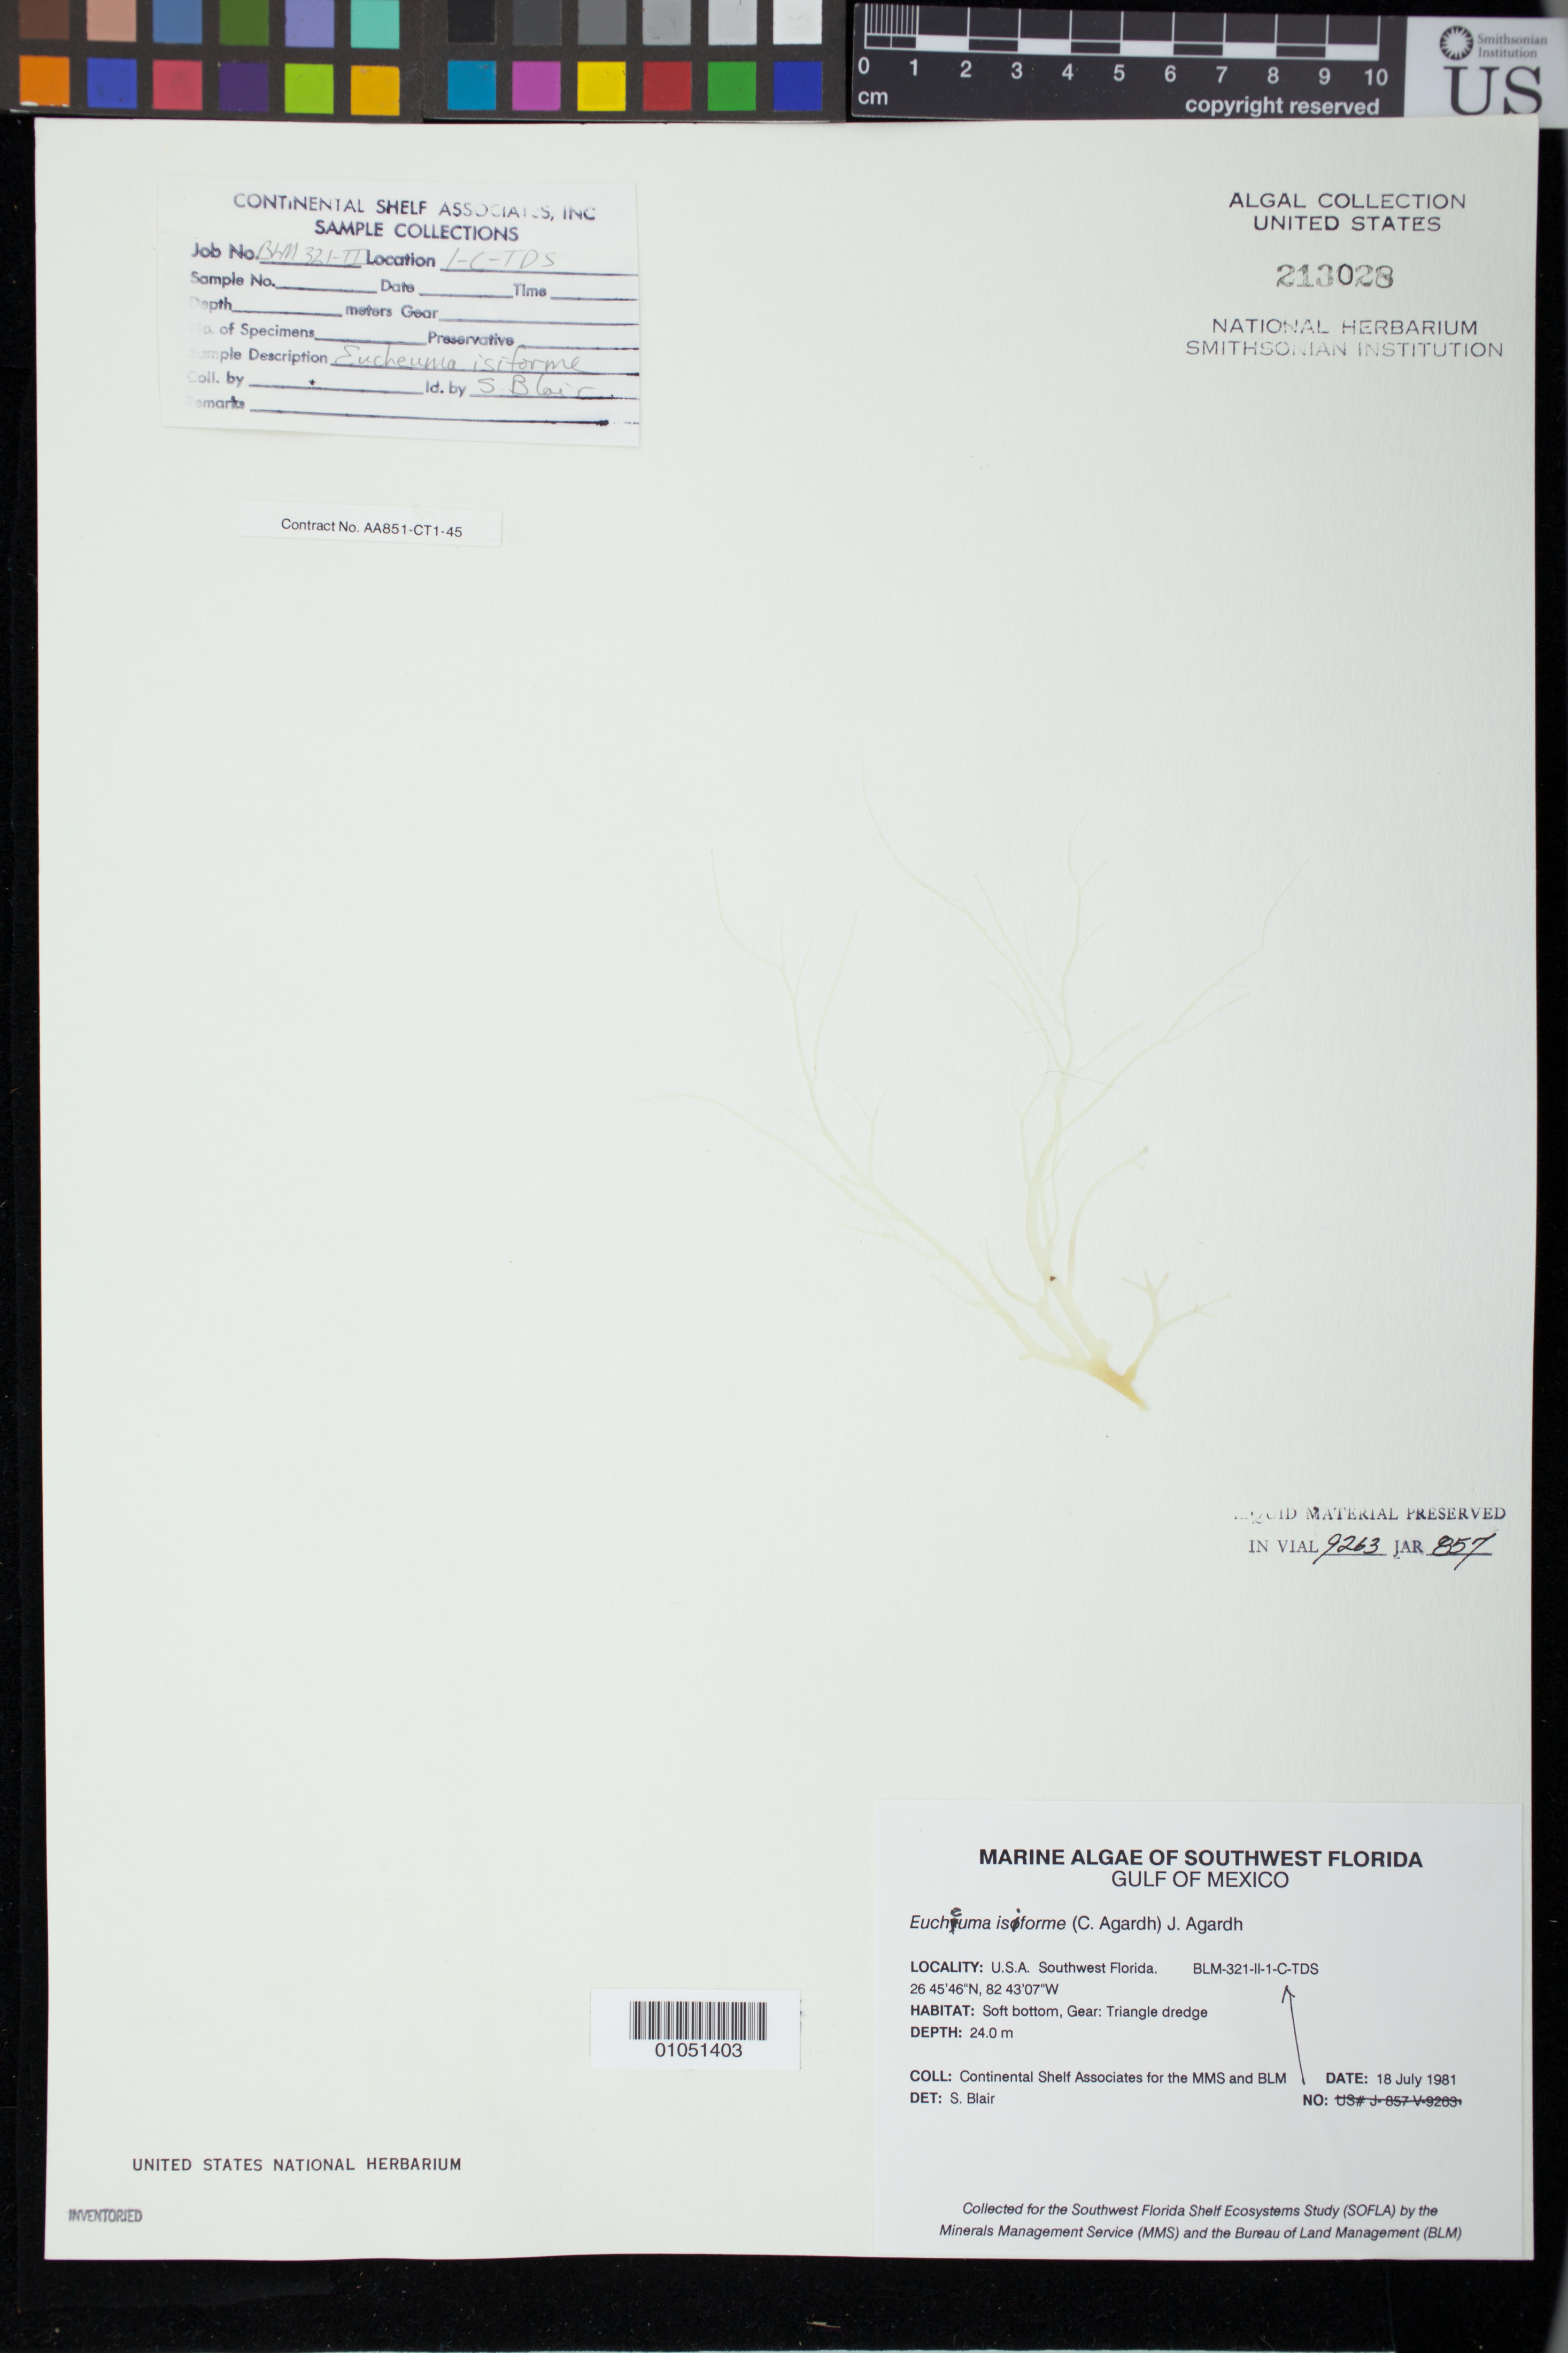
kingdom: Plantae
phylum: Rhodophyta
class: Florideophyceae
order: Gigartinales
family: Solieriaceae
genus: Eucheumatopsis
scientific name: Eucheumatopsis isiformis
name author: (C. Agardh) M.L. Núñez-Resendiz et al.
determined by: Algae name updating Project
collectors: Continental Shelf Associates for the MMS/BLM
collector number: BLM-321-II-1-C-TDS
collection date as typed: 18 Jul 1981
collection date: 1981-07-18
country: United States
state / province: Florida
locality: Gulf of Mexico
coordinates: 26 45'46"N, 82 43'07"W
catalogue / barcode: US 213028